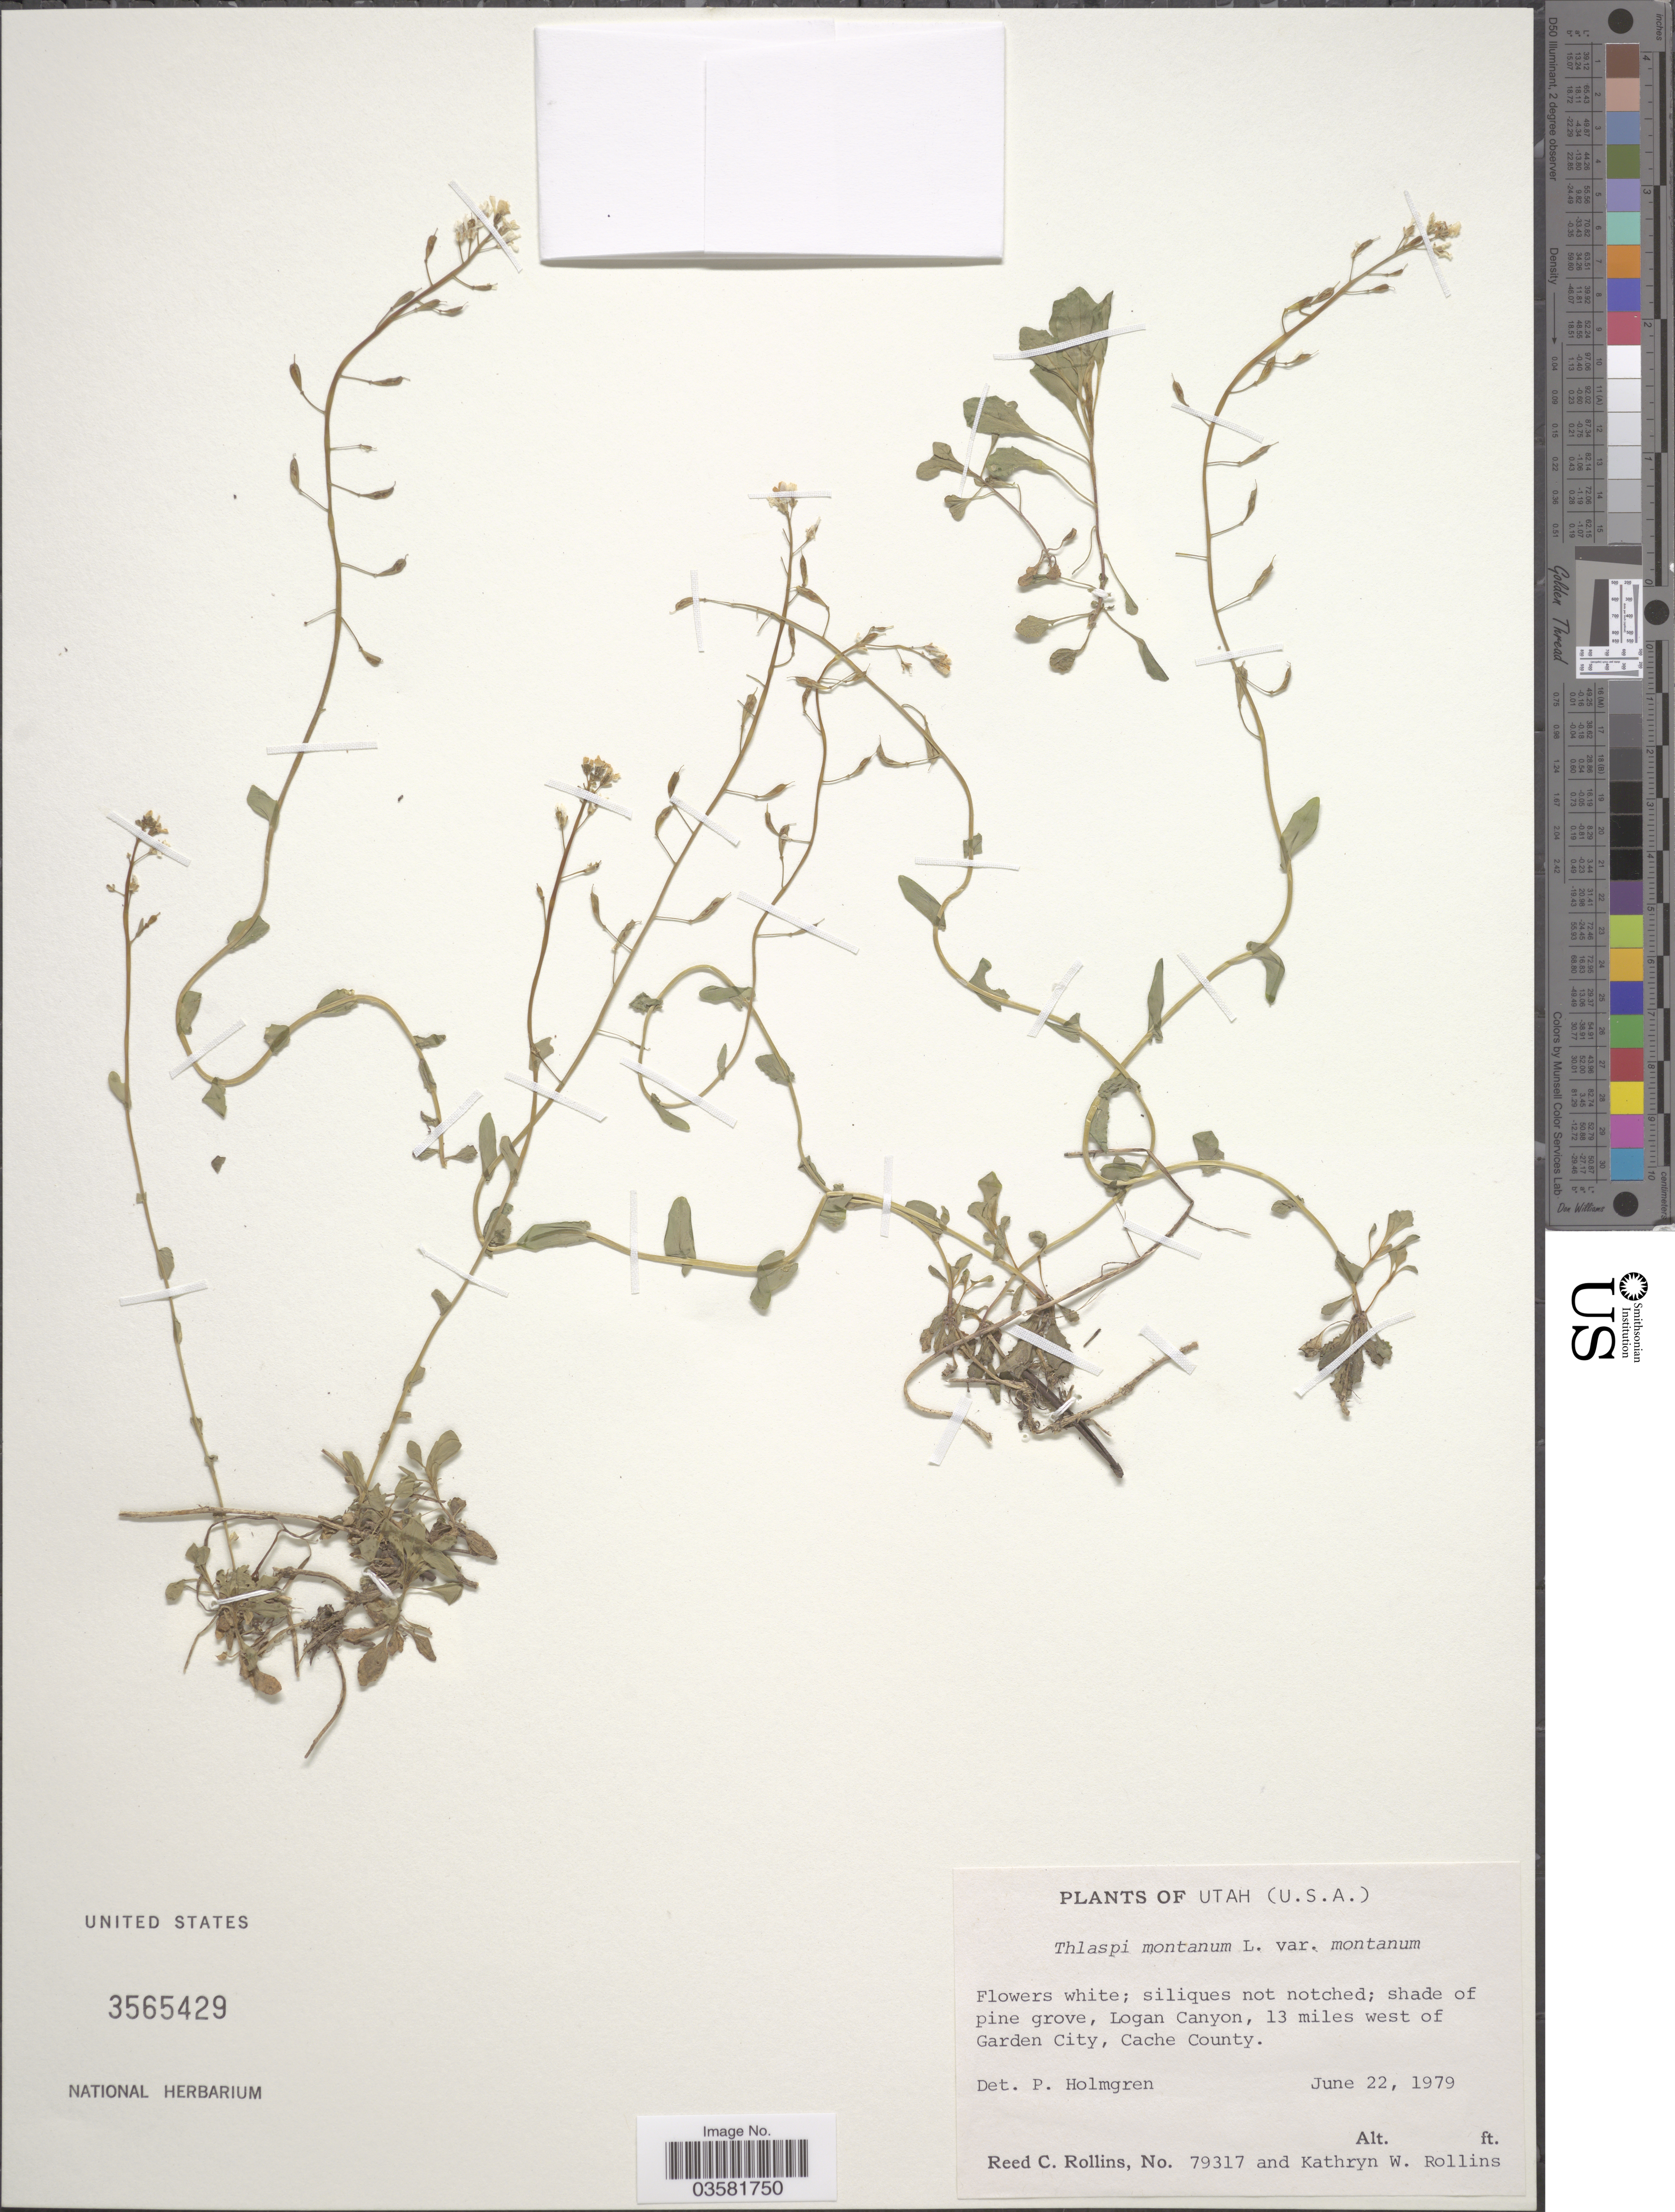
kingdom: Plantae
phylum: Tracheophyta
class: Magnoliopsida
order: Brassicales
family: Brassicaceae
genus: Thlaspi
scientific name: Thlaspi montanum var. montanum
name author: L.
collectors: R. C. Rollins & K. W. Rollins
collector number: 79317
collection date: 1979-06-22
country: United States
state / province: Utah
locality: Logan Canyon, 13 miles west of Garden City, Cache County.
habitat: shade of pine grove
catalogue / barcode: US 3565429